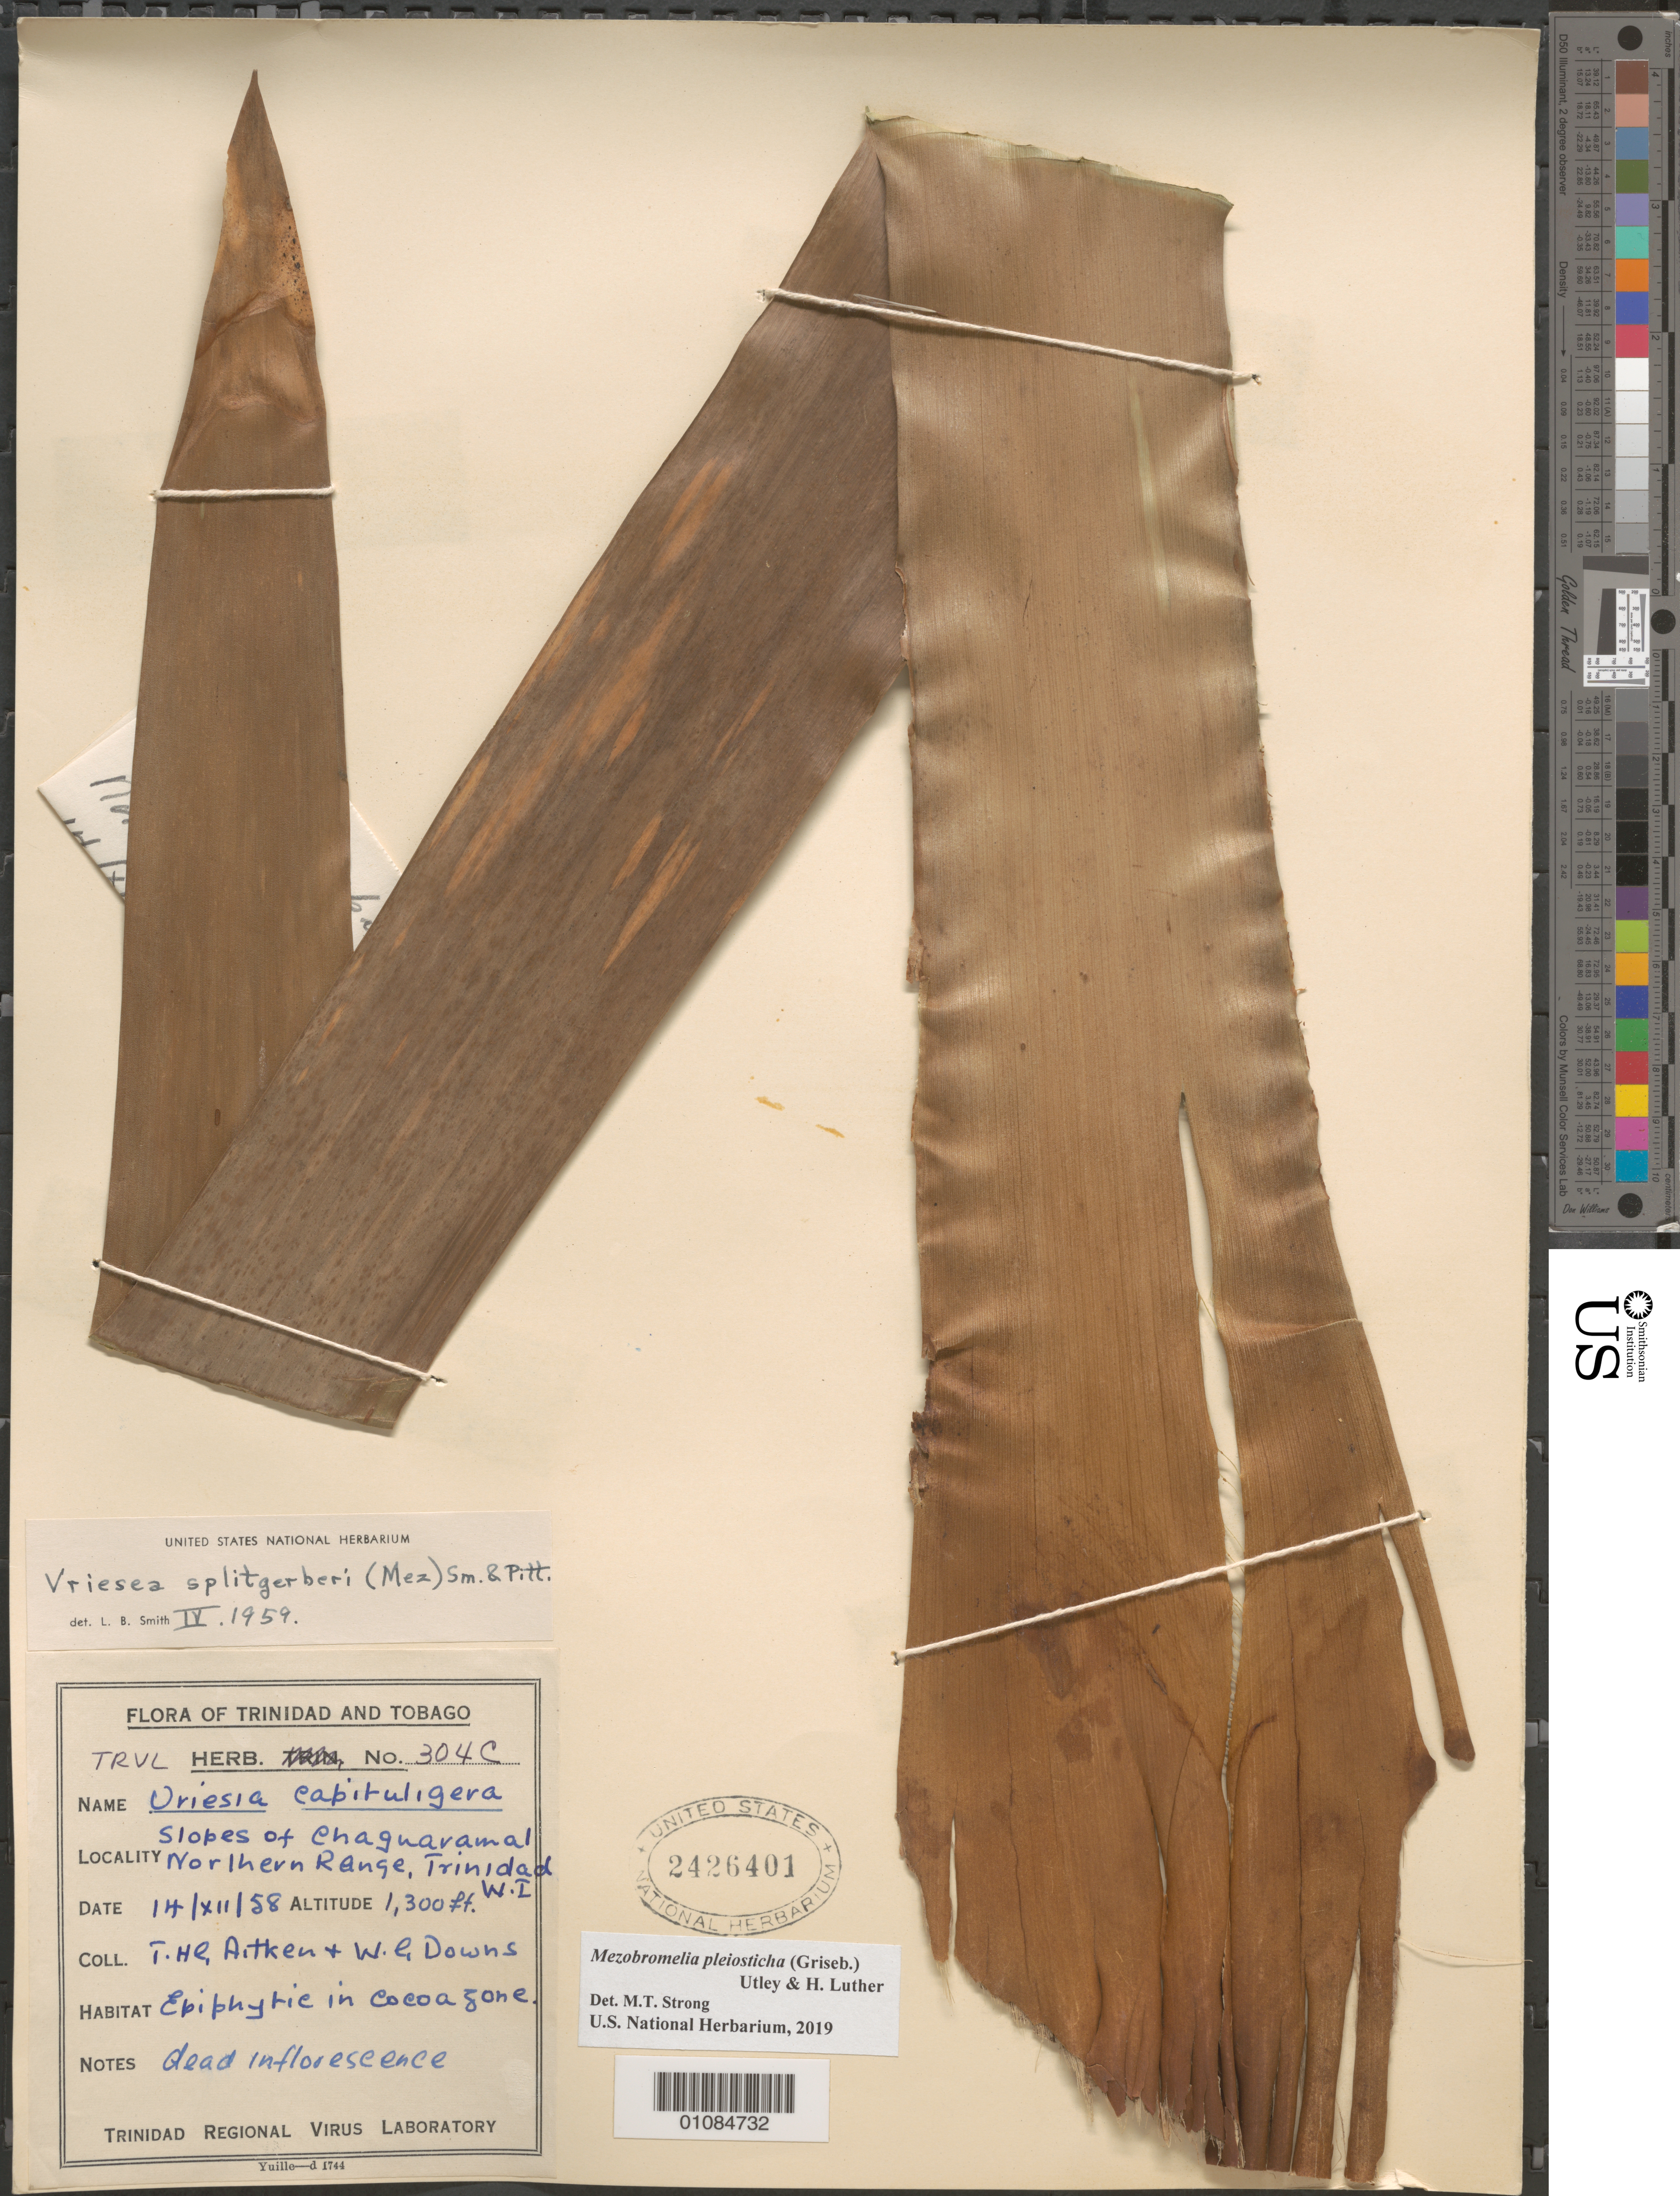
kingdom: Plantae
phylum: Tracheophyta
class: Liliopsida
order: Poales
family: Bromeliaceae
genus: Mezobromelia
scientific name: Mezobromelia pleiosticha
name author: (Griseb.) Utley & H. Luther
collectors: T. Aitken & W. G. Downs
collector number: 304C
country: Trinidad and Tobago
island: Trinidad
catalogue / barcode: US 2426401